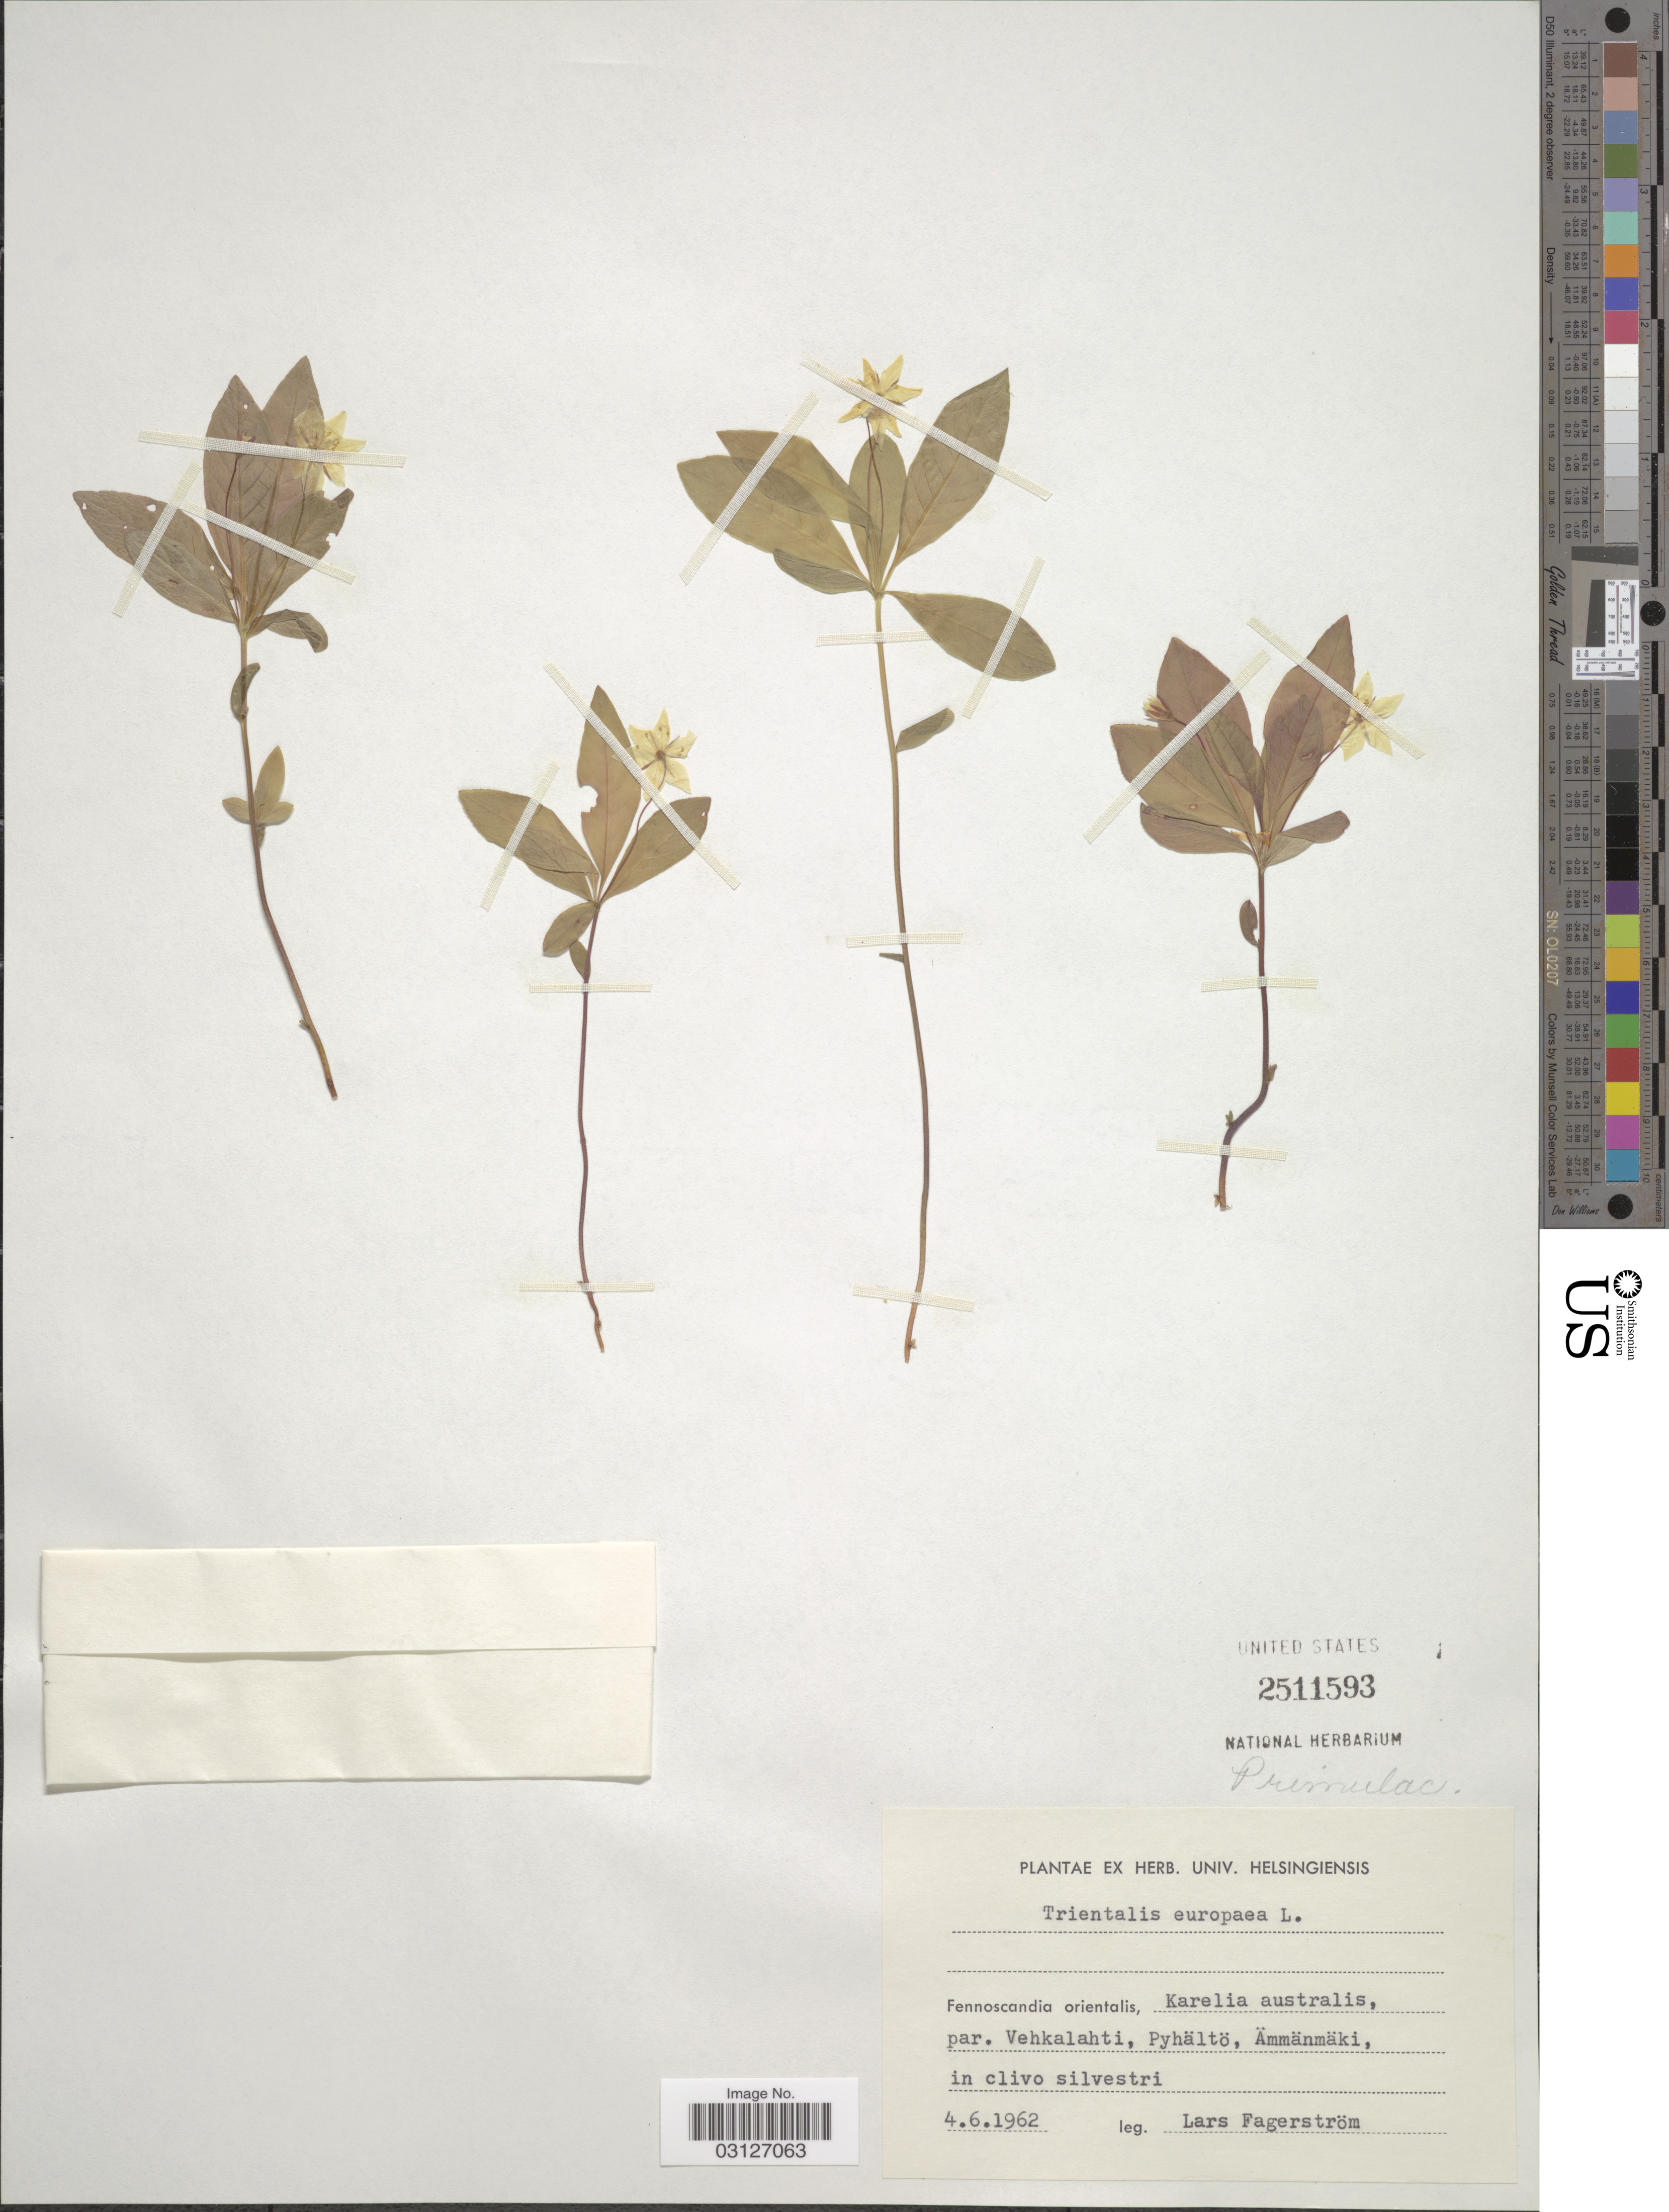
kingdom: Plantae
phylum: Tracheophyta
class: Magnoliopsida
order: Ericales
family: Primulaceae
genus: Trientalis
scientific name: Trientalis europaea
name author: L.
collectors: L. Fagerstrom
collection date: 1962-06-04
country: Finland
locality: Fennoscandia orientalis, Karelia australis, par. Vehkalahti, Pyhältö, Ämmänmäki, in clivo silvestri.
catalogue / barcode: US 2511593